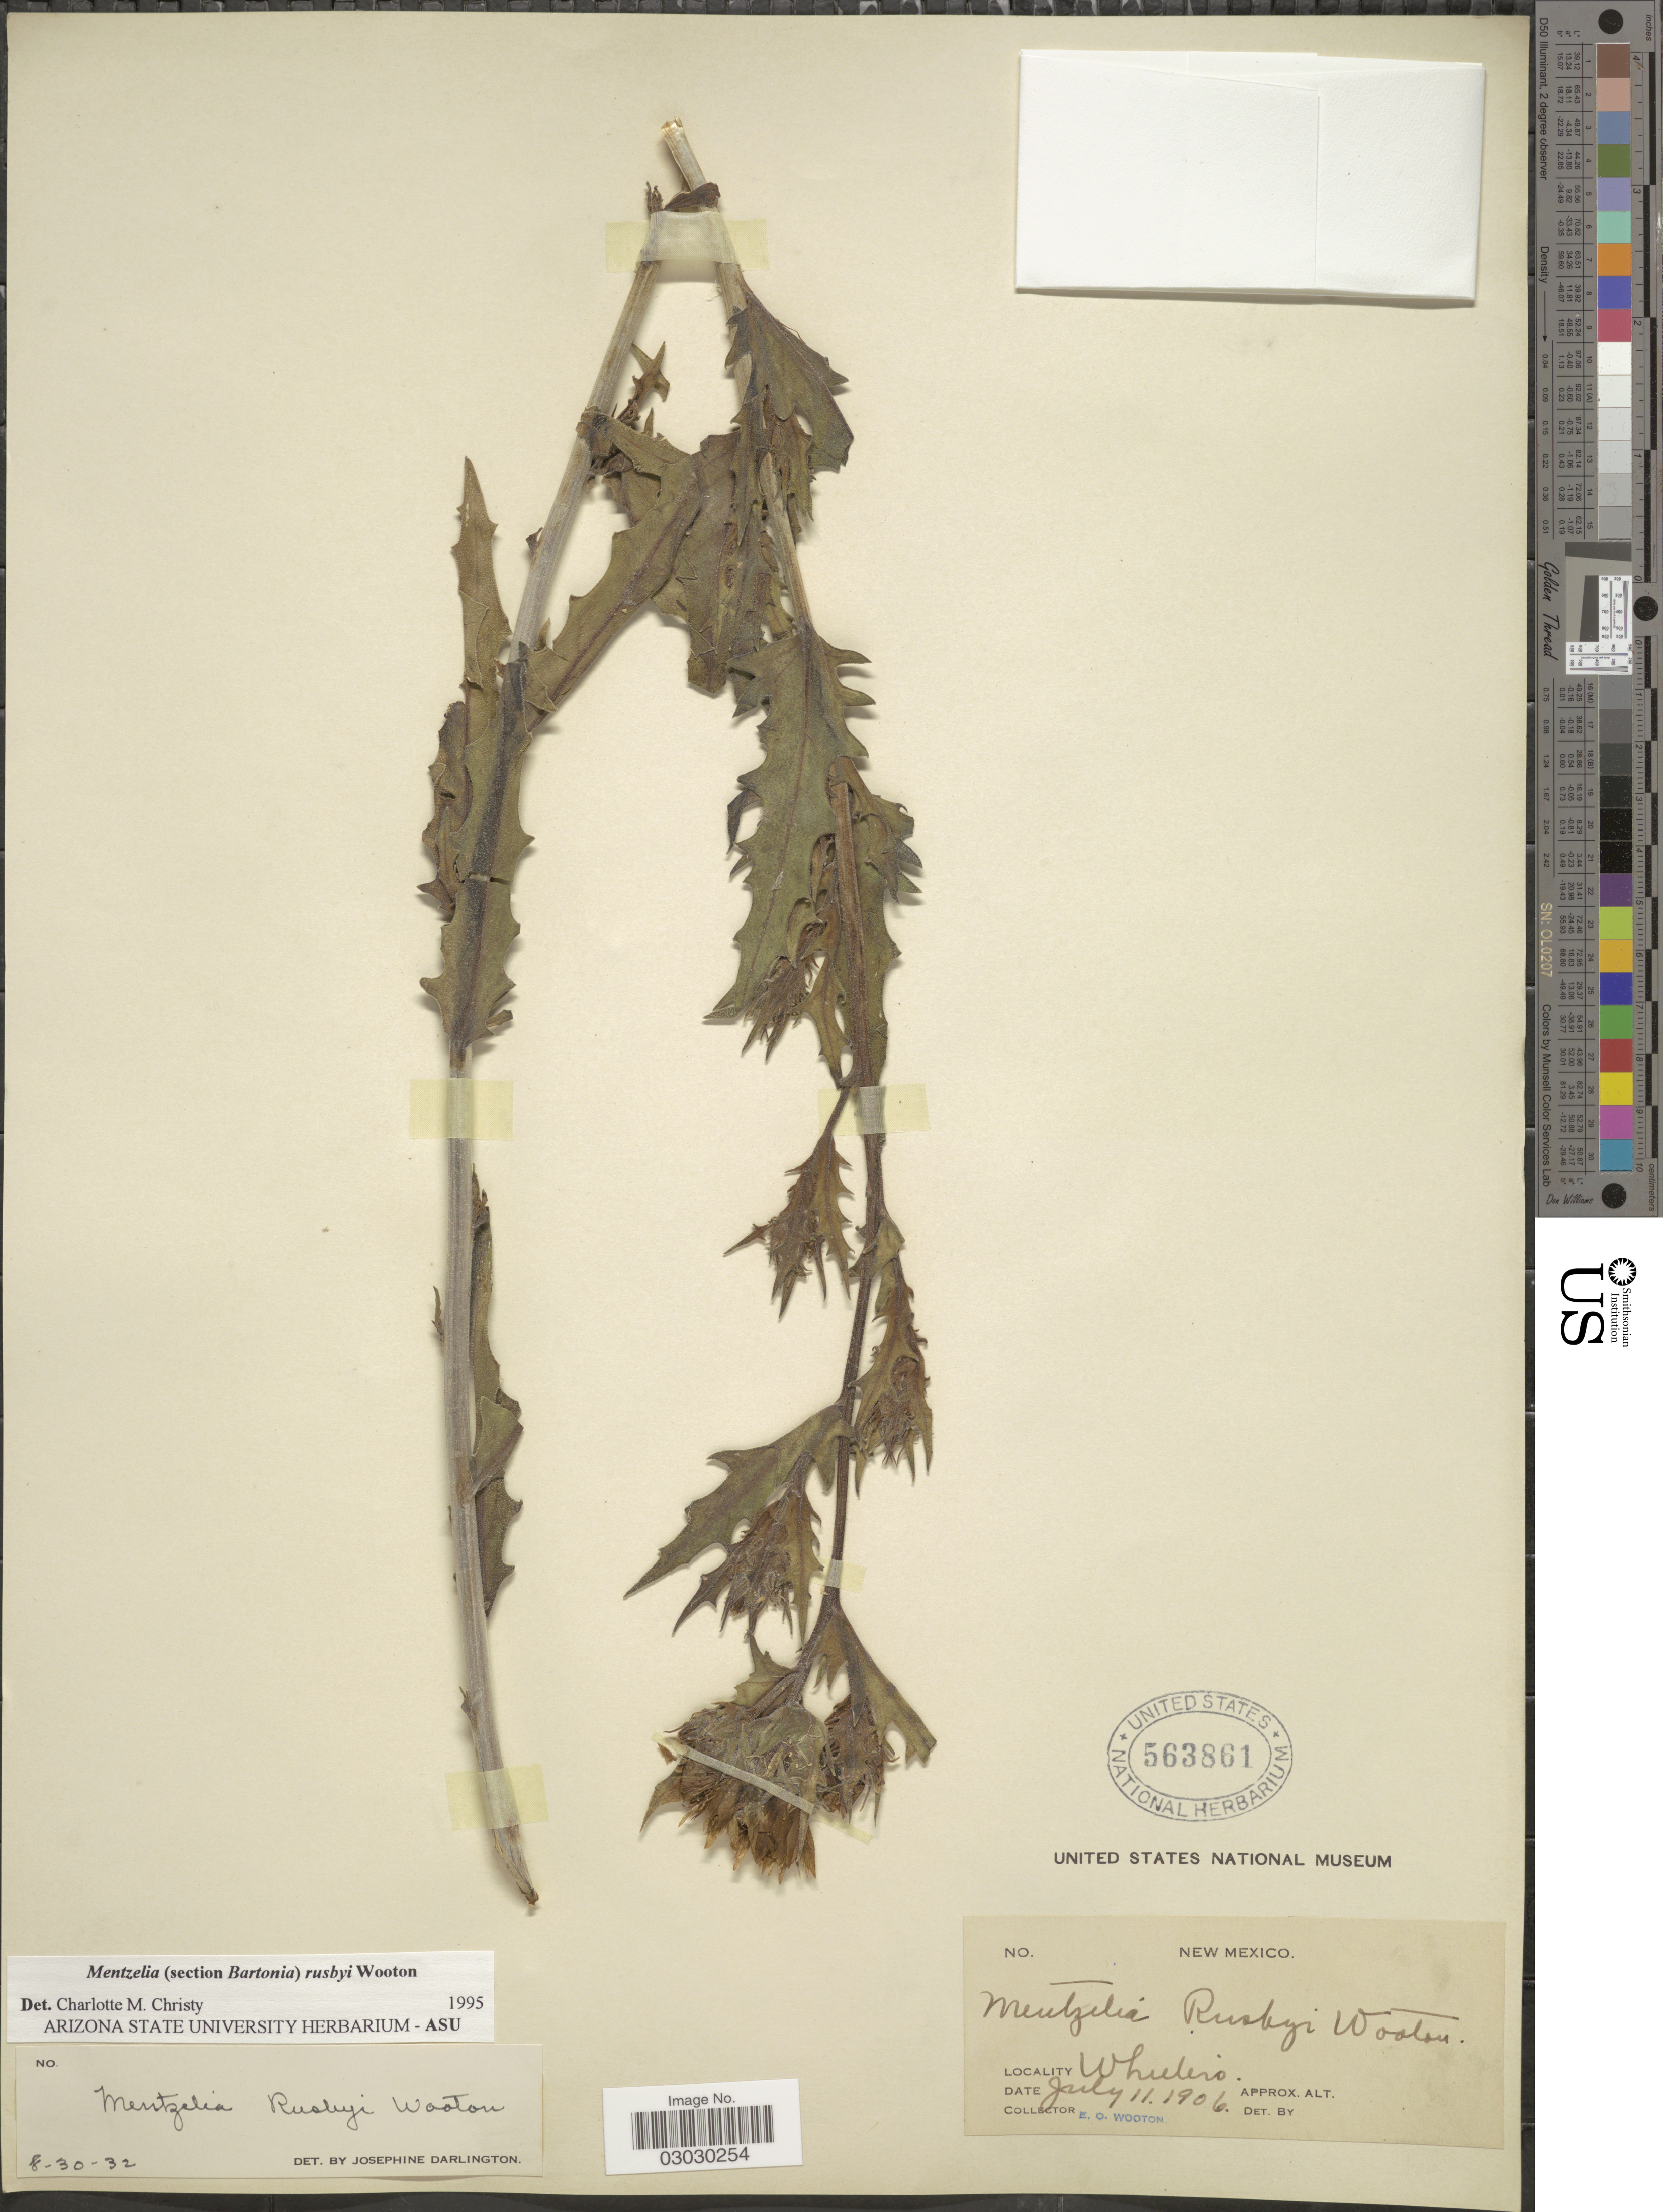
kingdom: Plantae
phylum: Tracheophyta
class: Magnoliopsida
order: Cornales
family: Loasaceae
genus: Mentzelia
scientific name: Mentzelia rusbyi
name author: Wooton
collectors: E. O. Wooton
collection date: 1906-07-11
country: United States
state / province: New Mexico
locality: Wheelers.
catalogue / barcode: US 563861